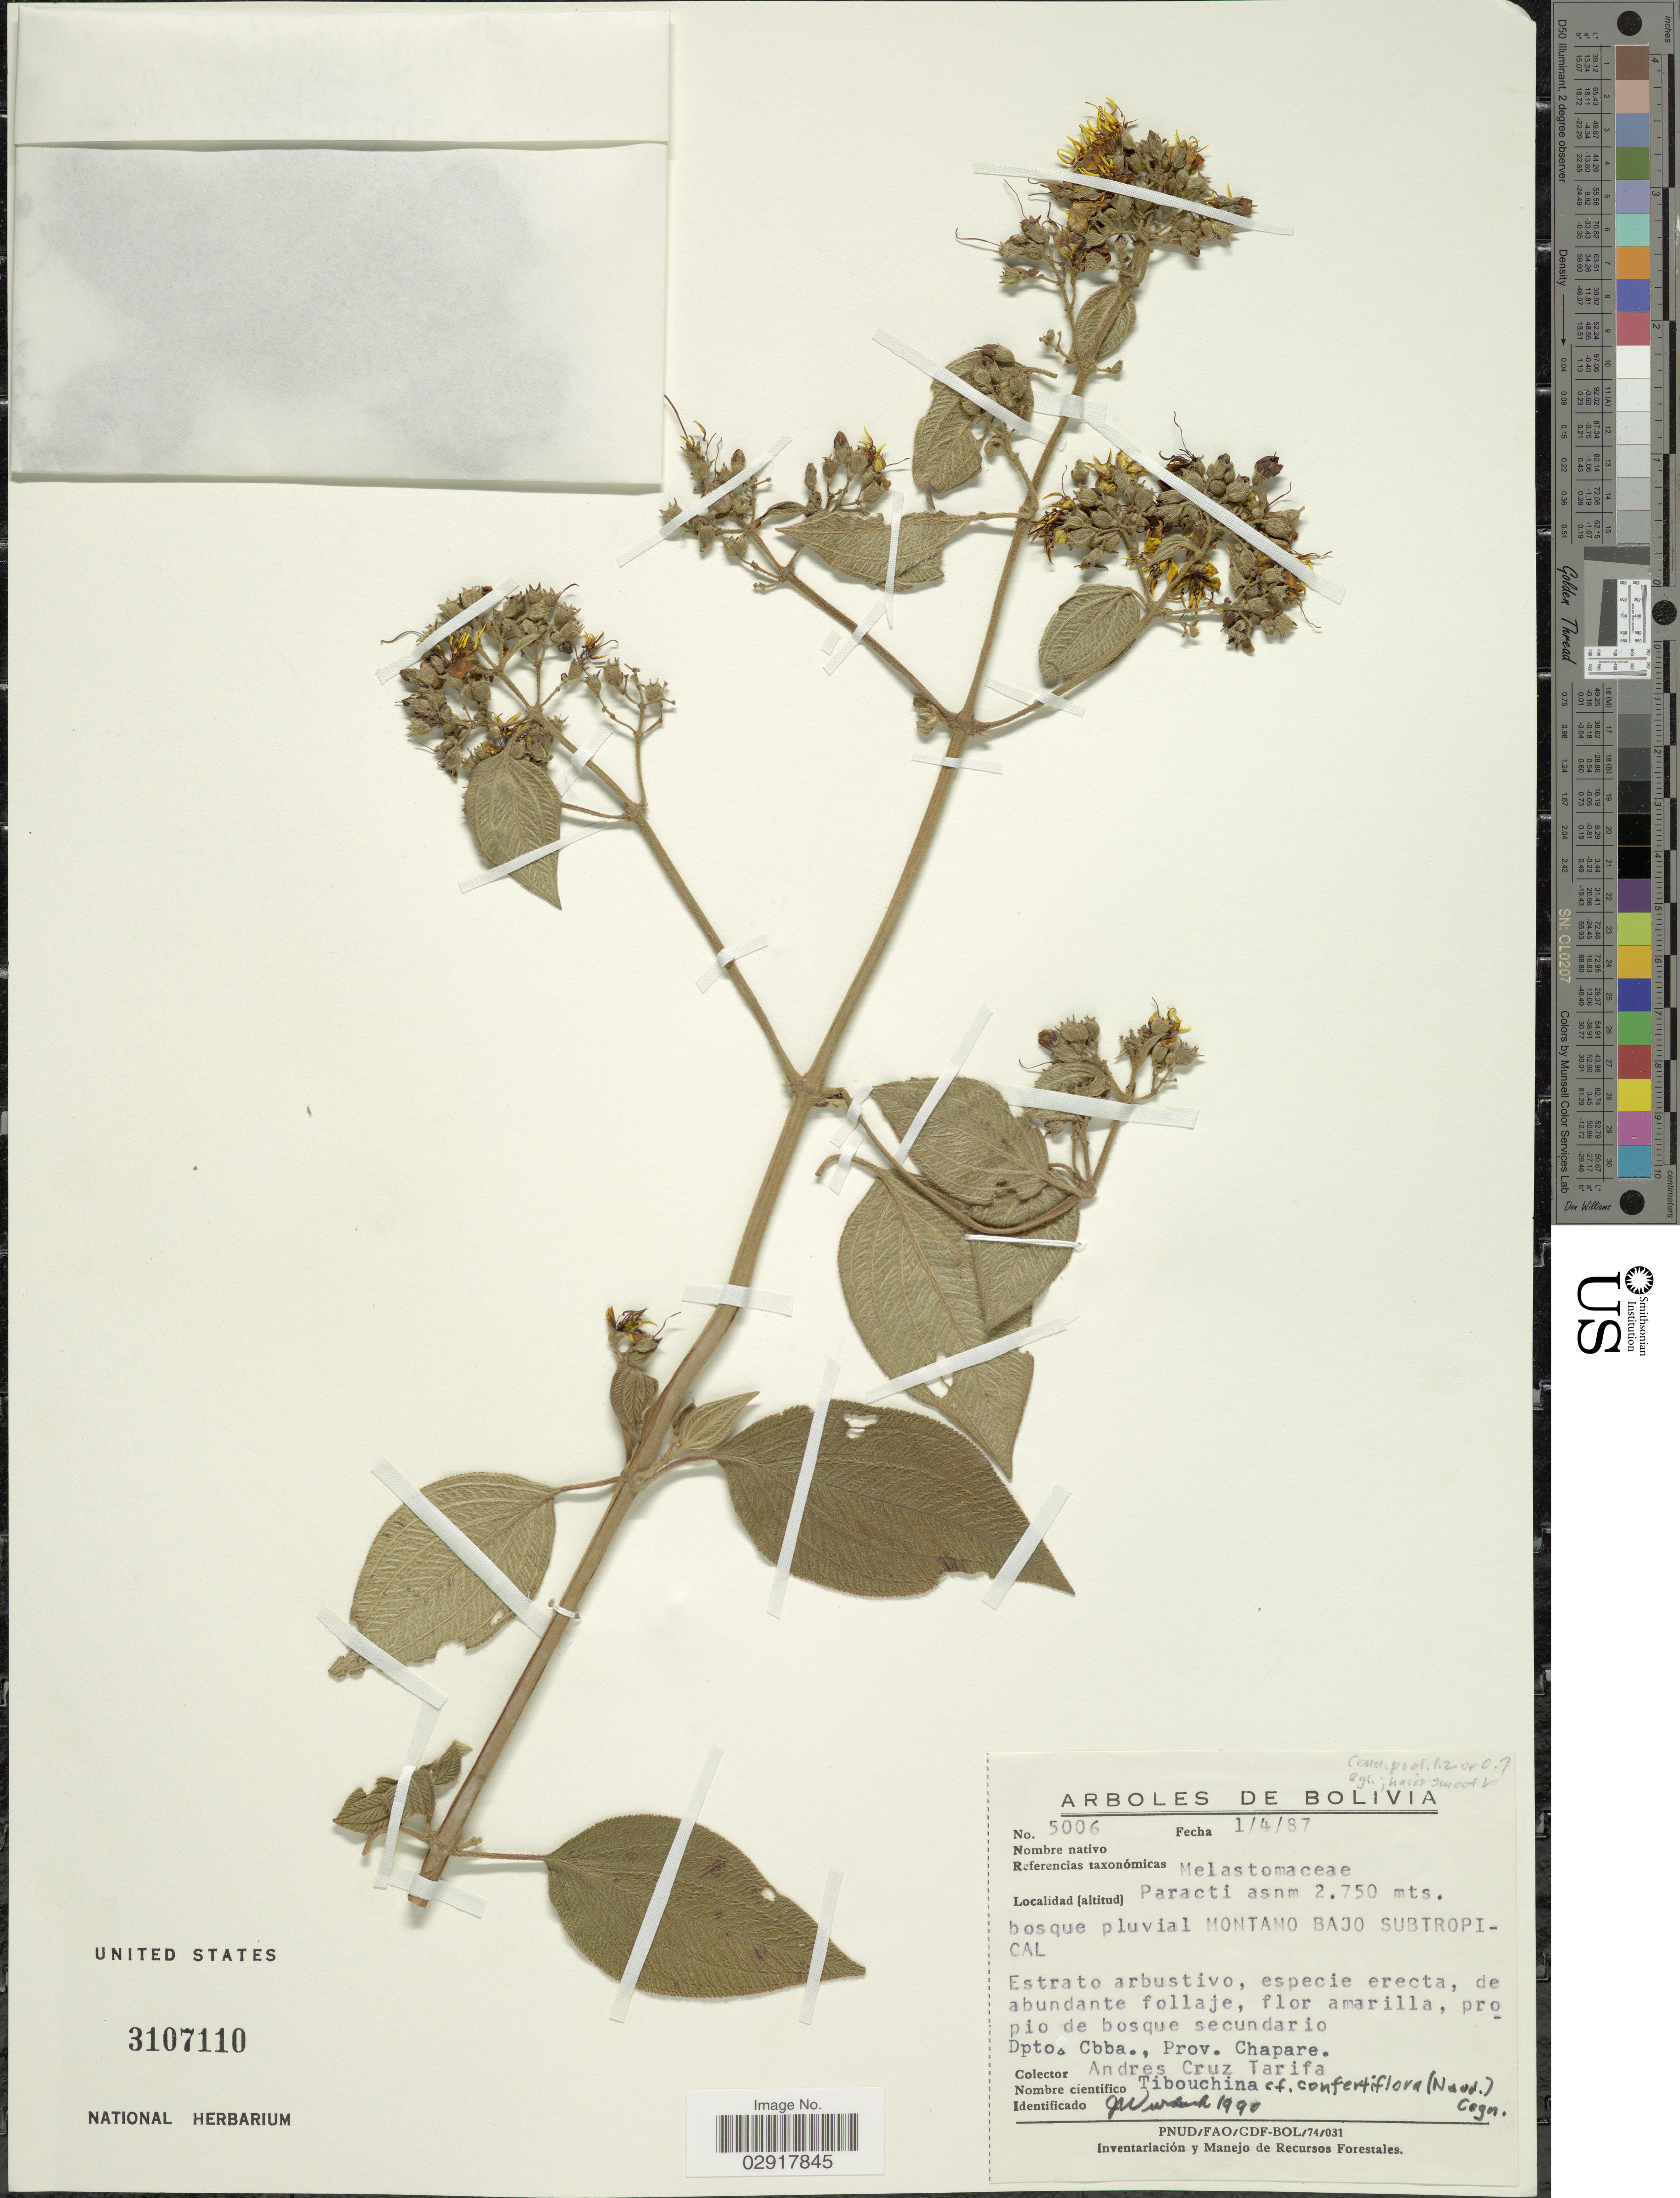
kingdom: Plantae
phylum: Tracheophyta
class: Magnoliopsida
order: Myrtales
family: Melastomataceae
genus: Chaetogastra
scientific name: Chaetogastra confertiflora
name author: (Naudin) P.J.F. Guim. & Michelang.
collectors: A. Cruz Tarifa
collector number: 5006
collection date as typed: Transcribed d/m/y: 1/4/87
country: Bolivia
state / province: Cochabamba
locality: Paracti. Bosque pluvial Montano Bajo Subtropical. Dpto. Cbba., Prov. Chapare.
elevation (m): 2750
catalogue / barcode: US 3107110